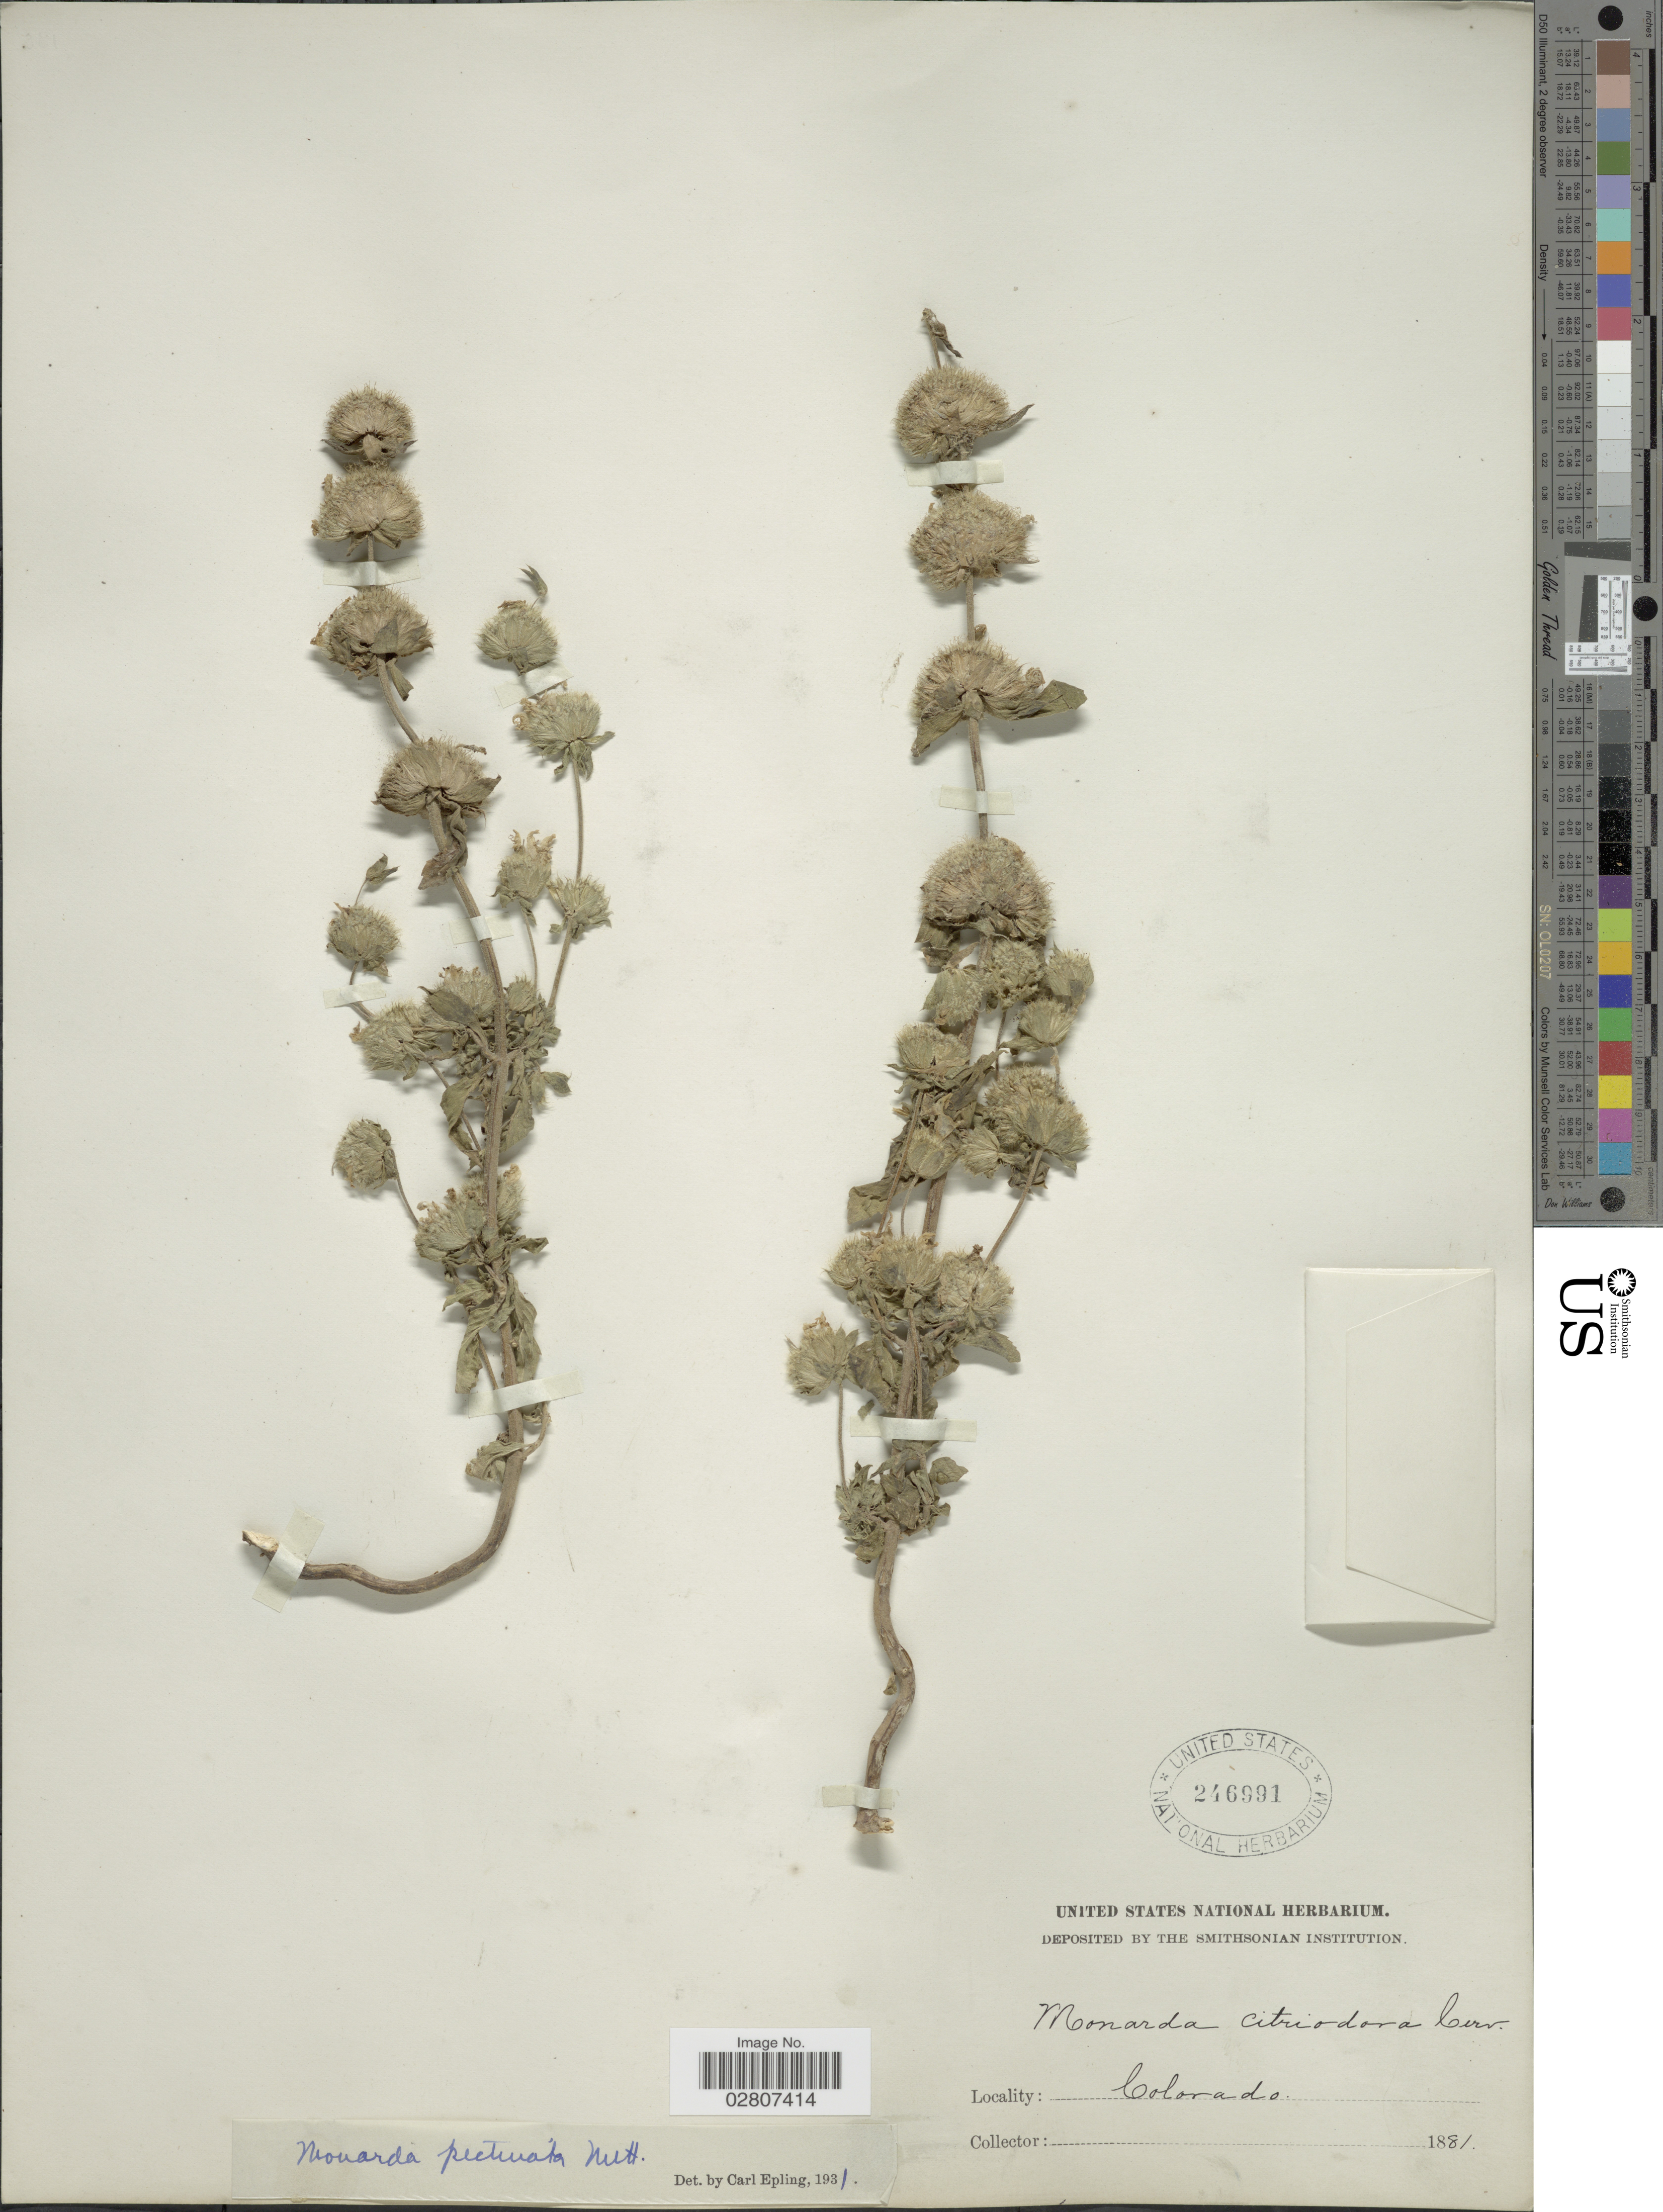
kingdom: Plantae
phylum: Tracheophyta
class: Magnoliopsida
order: Lamiales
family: Lamiaceae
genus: Monarda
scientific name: Monarda pectinata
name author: Nutt.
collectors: U.S. National Herbarium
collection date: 1881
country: United States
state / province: Colorado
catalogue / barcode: US 246991